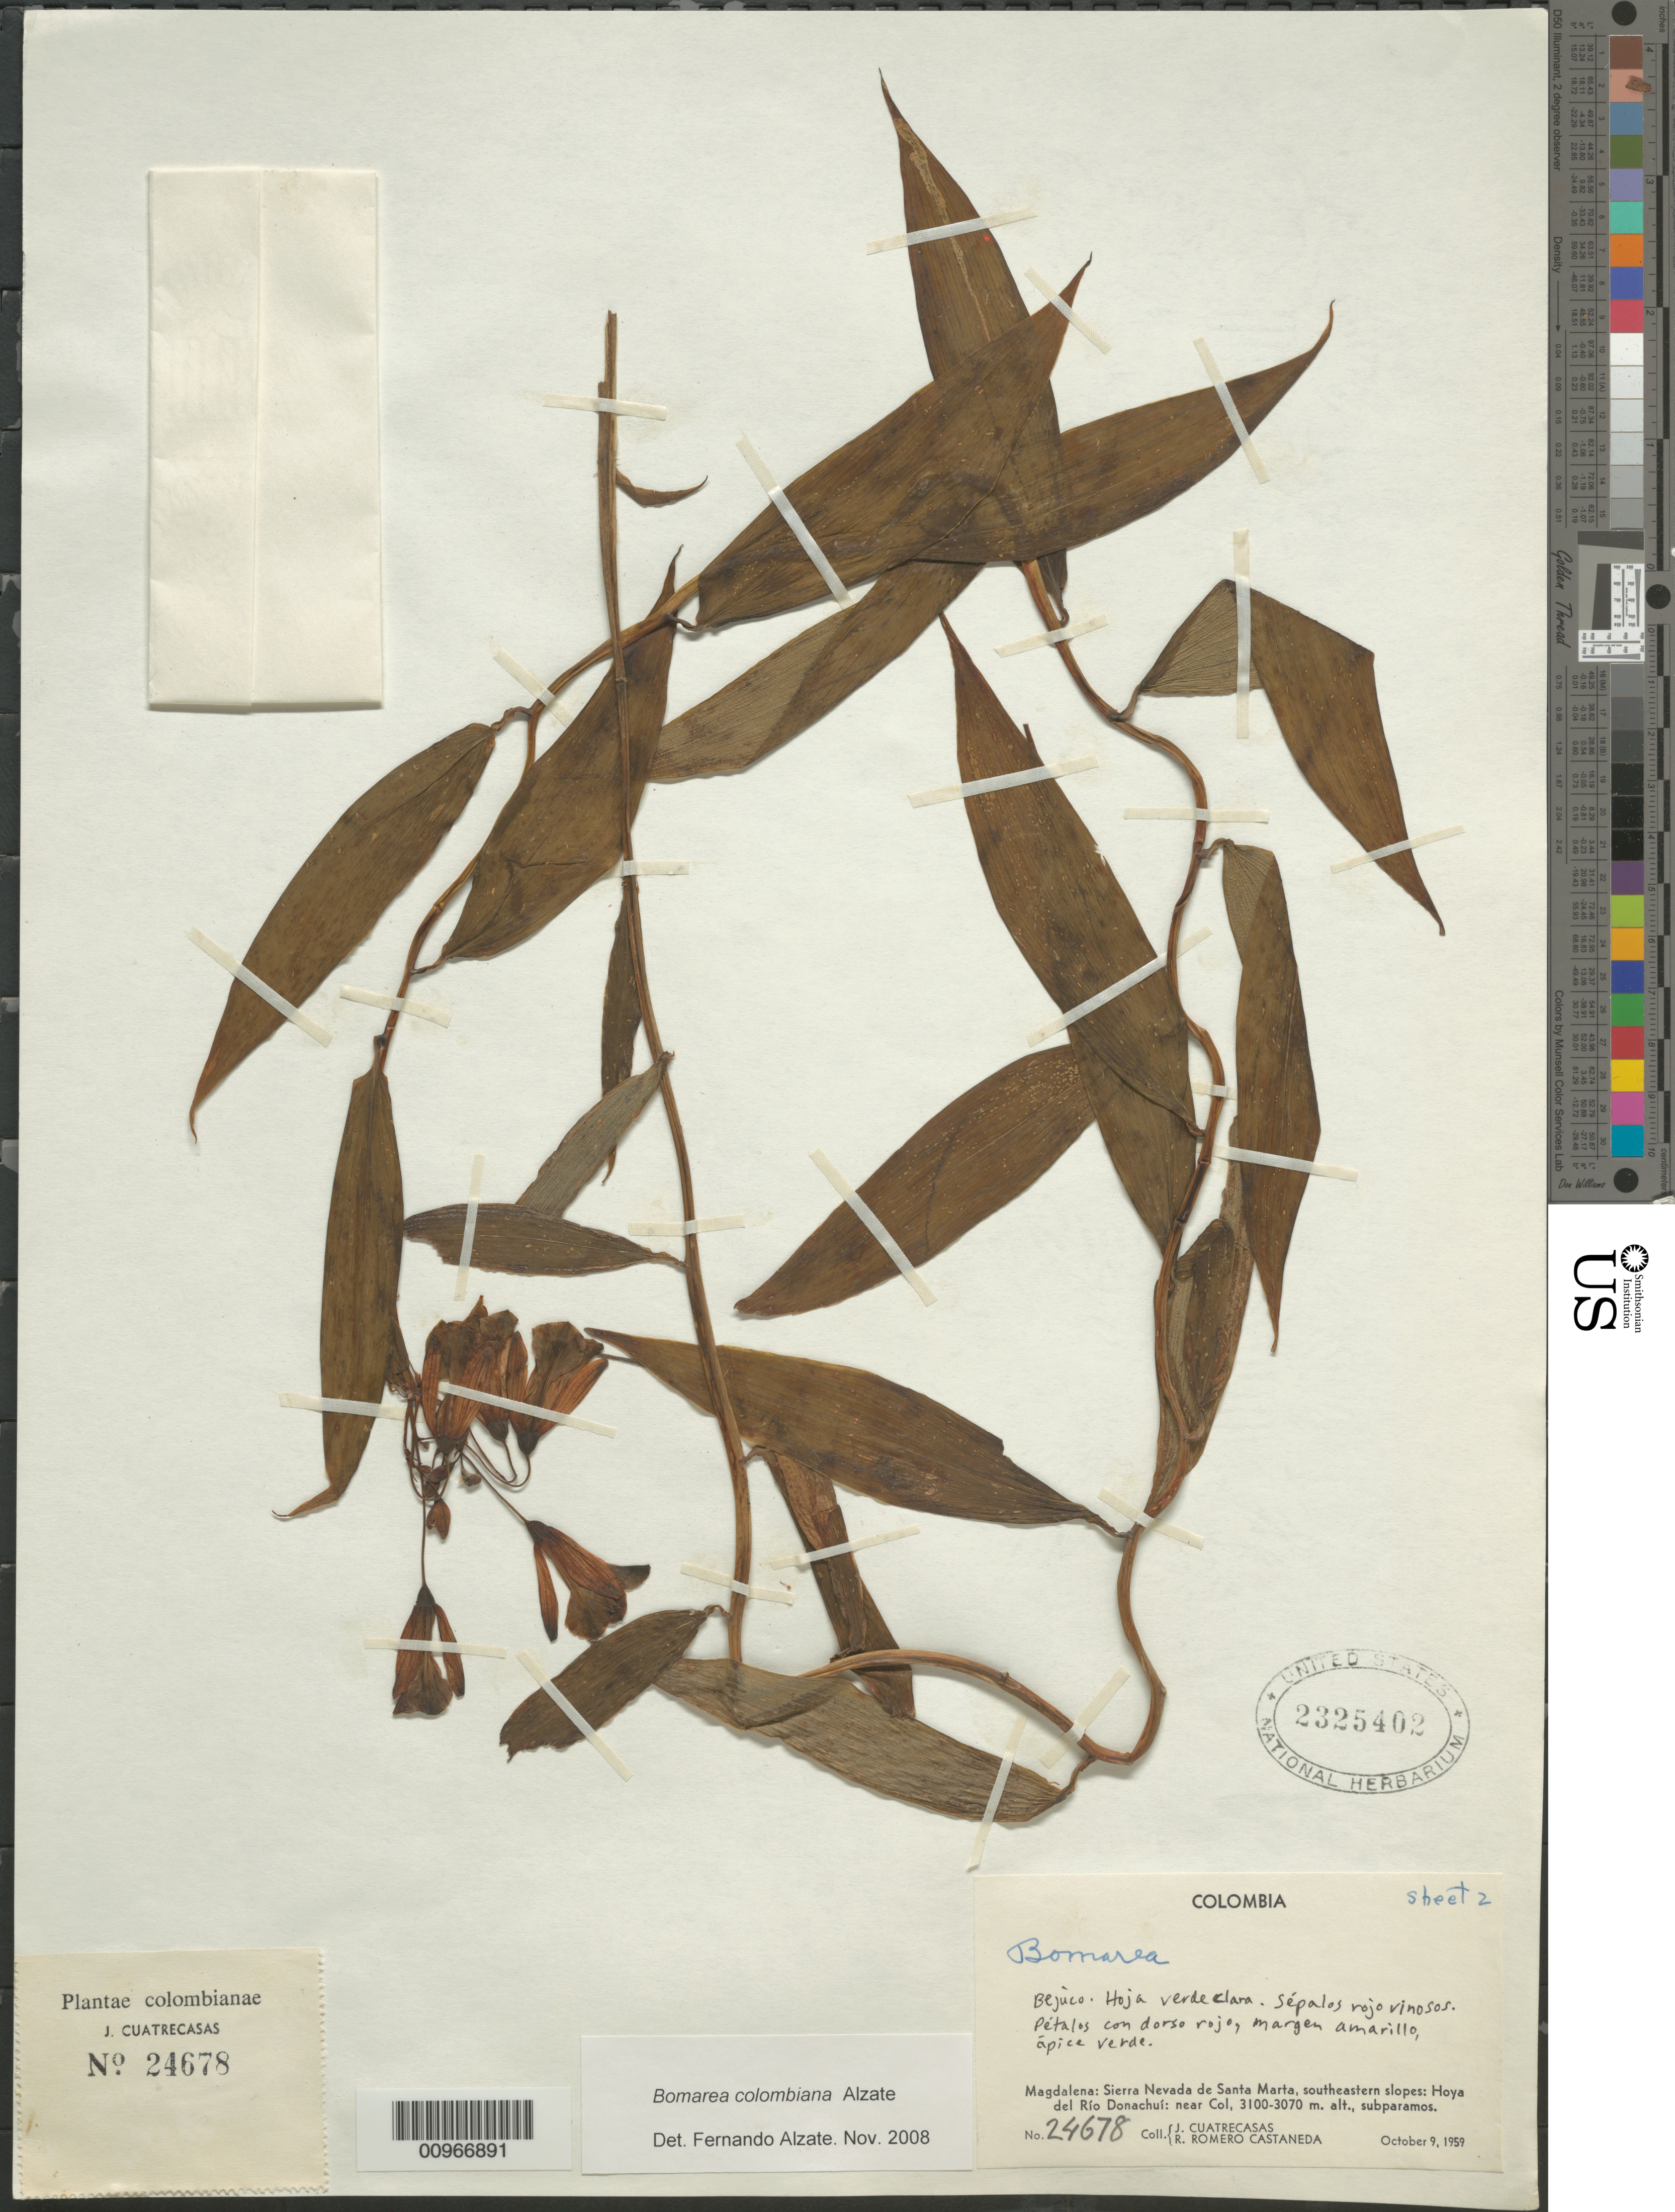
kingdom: Plantae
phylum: Tracheophyta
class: Liliopsida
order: Liliales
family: Alstroemeriaceae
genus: Bomarea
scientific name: Bomarea colombiana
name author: Alzate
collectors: J. Cuatrecasas & R. Romero Castañeda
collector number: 24678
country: Colombia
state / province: Magdalena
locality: Sierra Nevada de Santa Marta, hoya del Rio Donachui, near Col.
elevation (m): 3100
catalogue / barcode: US 2325402